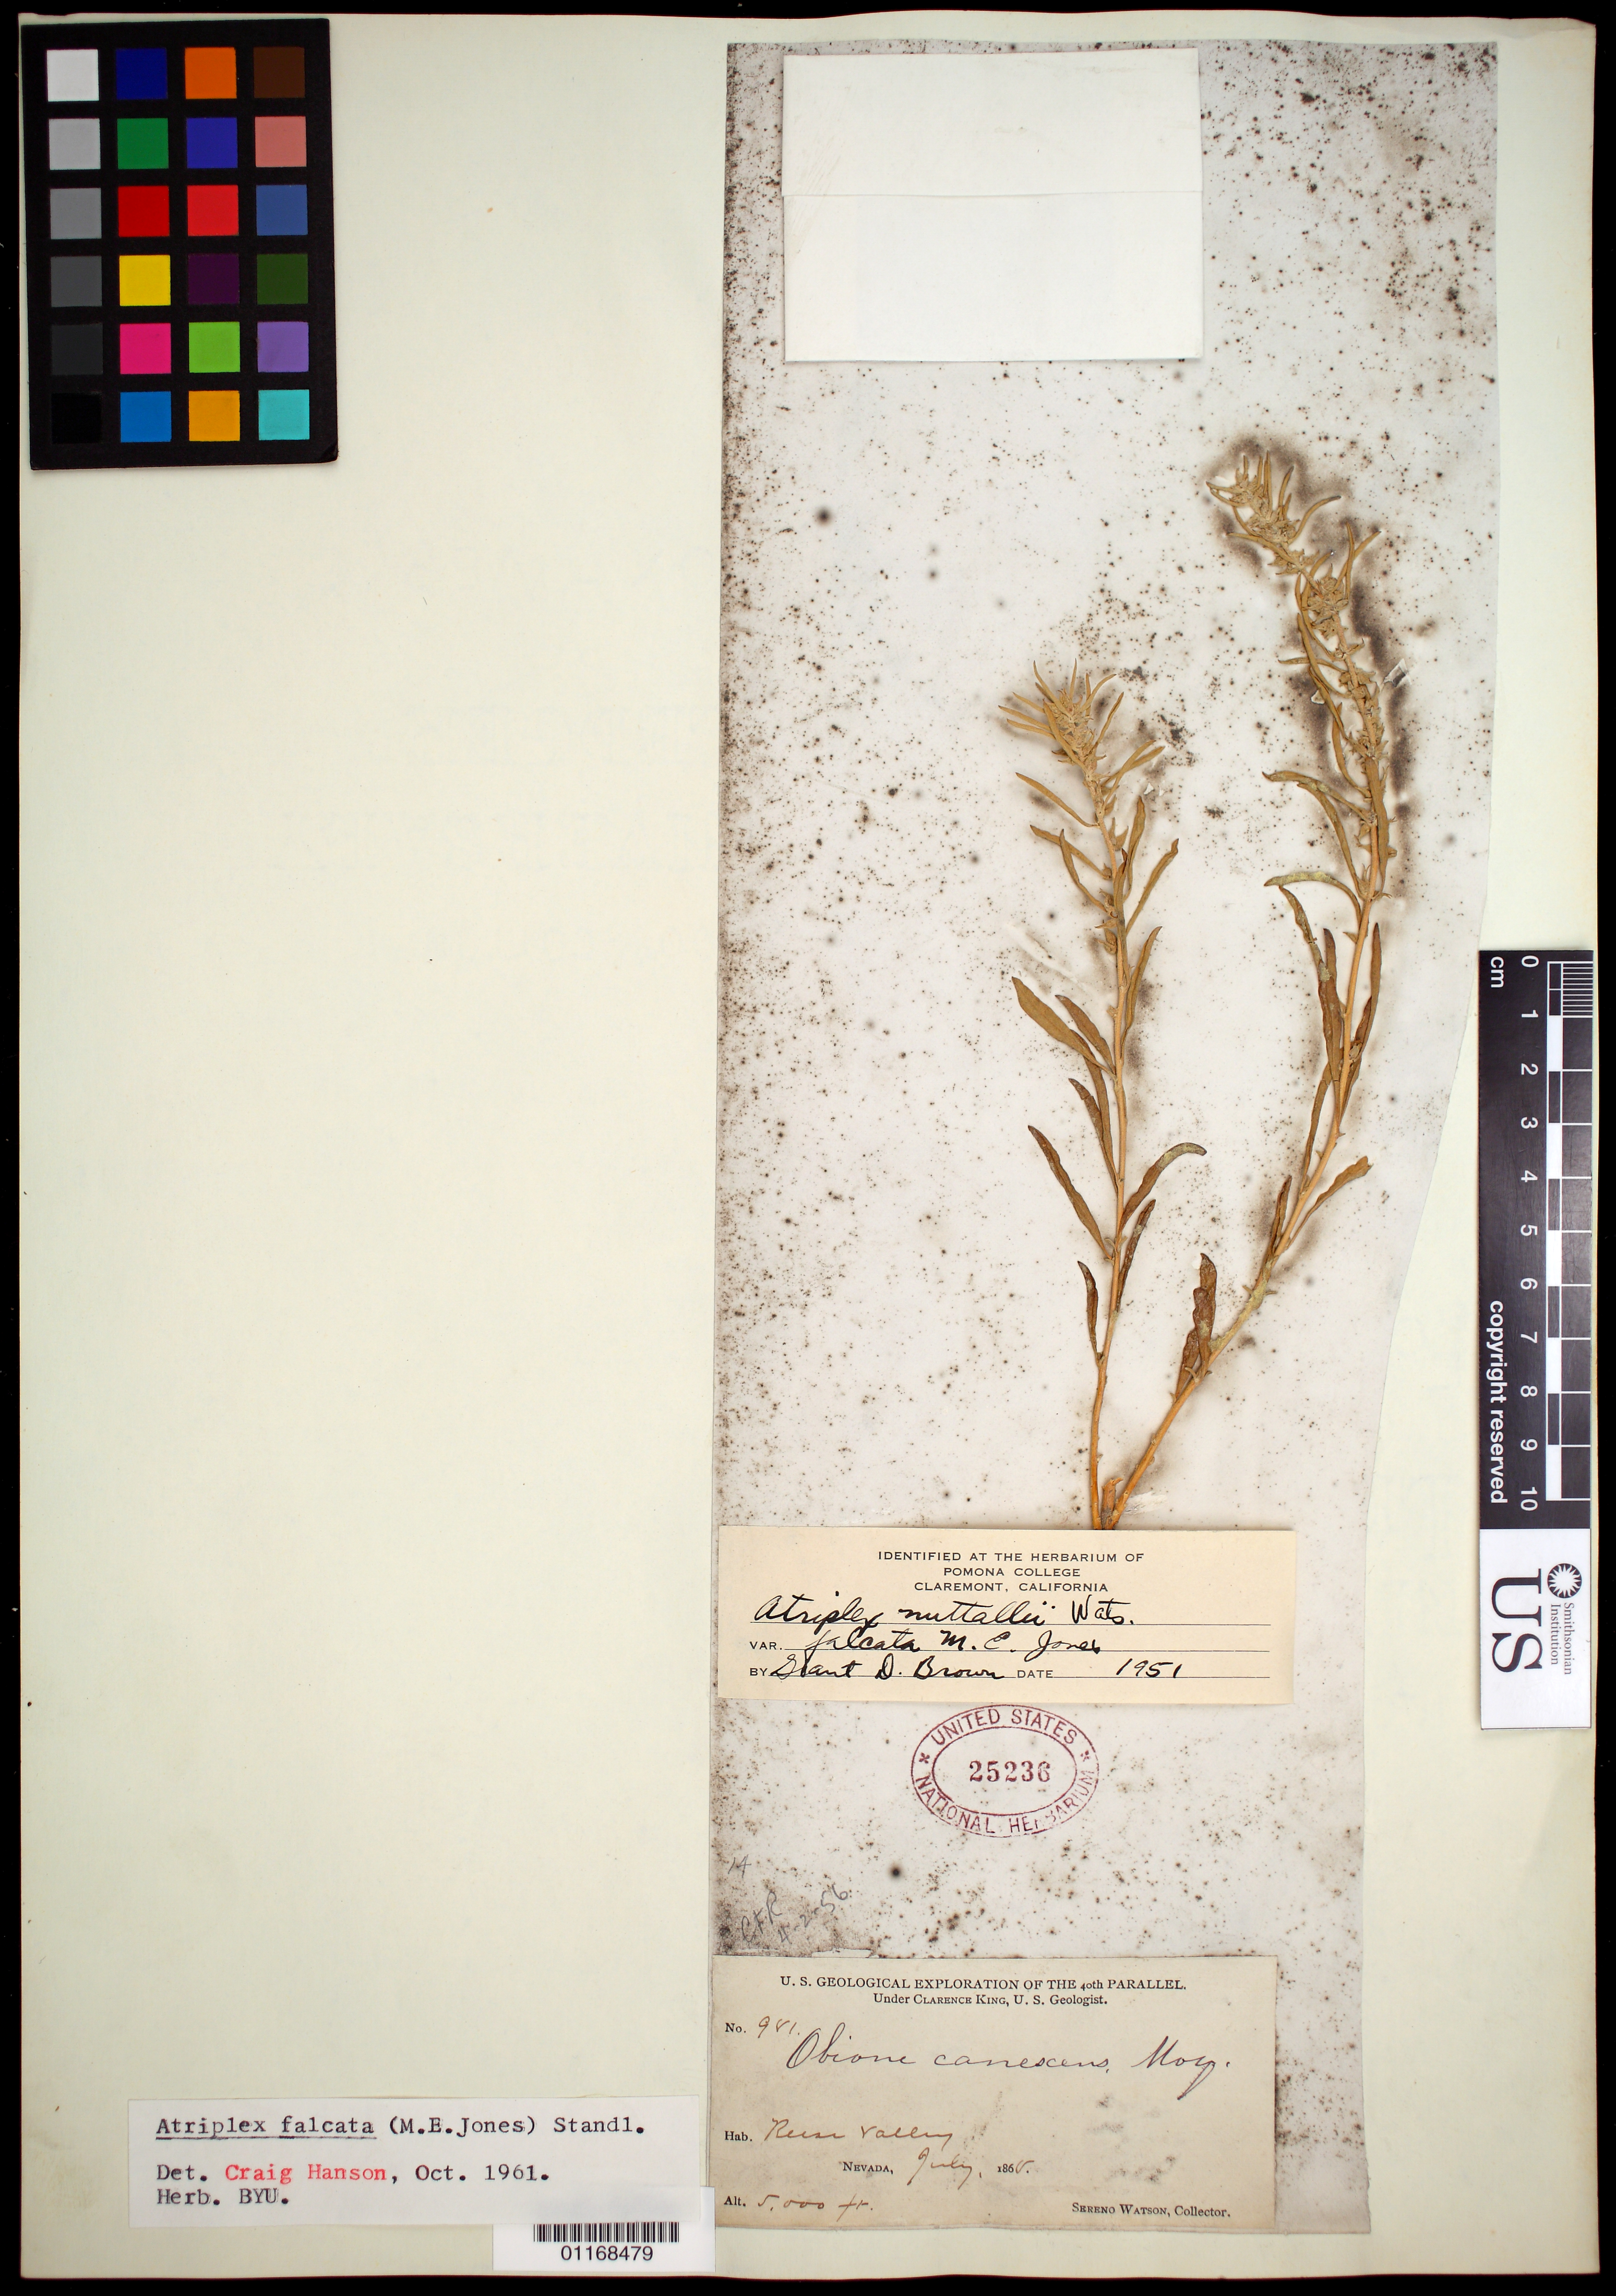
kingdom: Plantae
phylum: Tracheophyta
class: Magnoliopsida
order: Caryophyllales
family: Amaranthaceae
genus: Atriplex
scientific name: Atriplex falcata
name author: (M.E. Jones) Standl.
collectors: S. Watson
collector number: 981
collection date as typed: Jul 1868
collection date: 1868-07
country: United States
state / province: Nevada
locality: Reese River Valley.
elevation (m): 1524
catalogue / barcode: US 25236